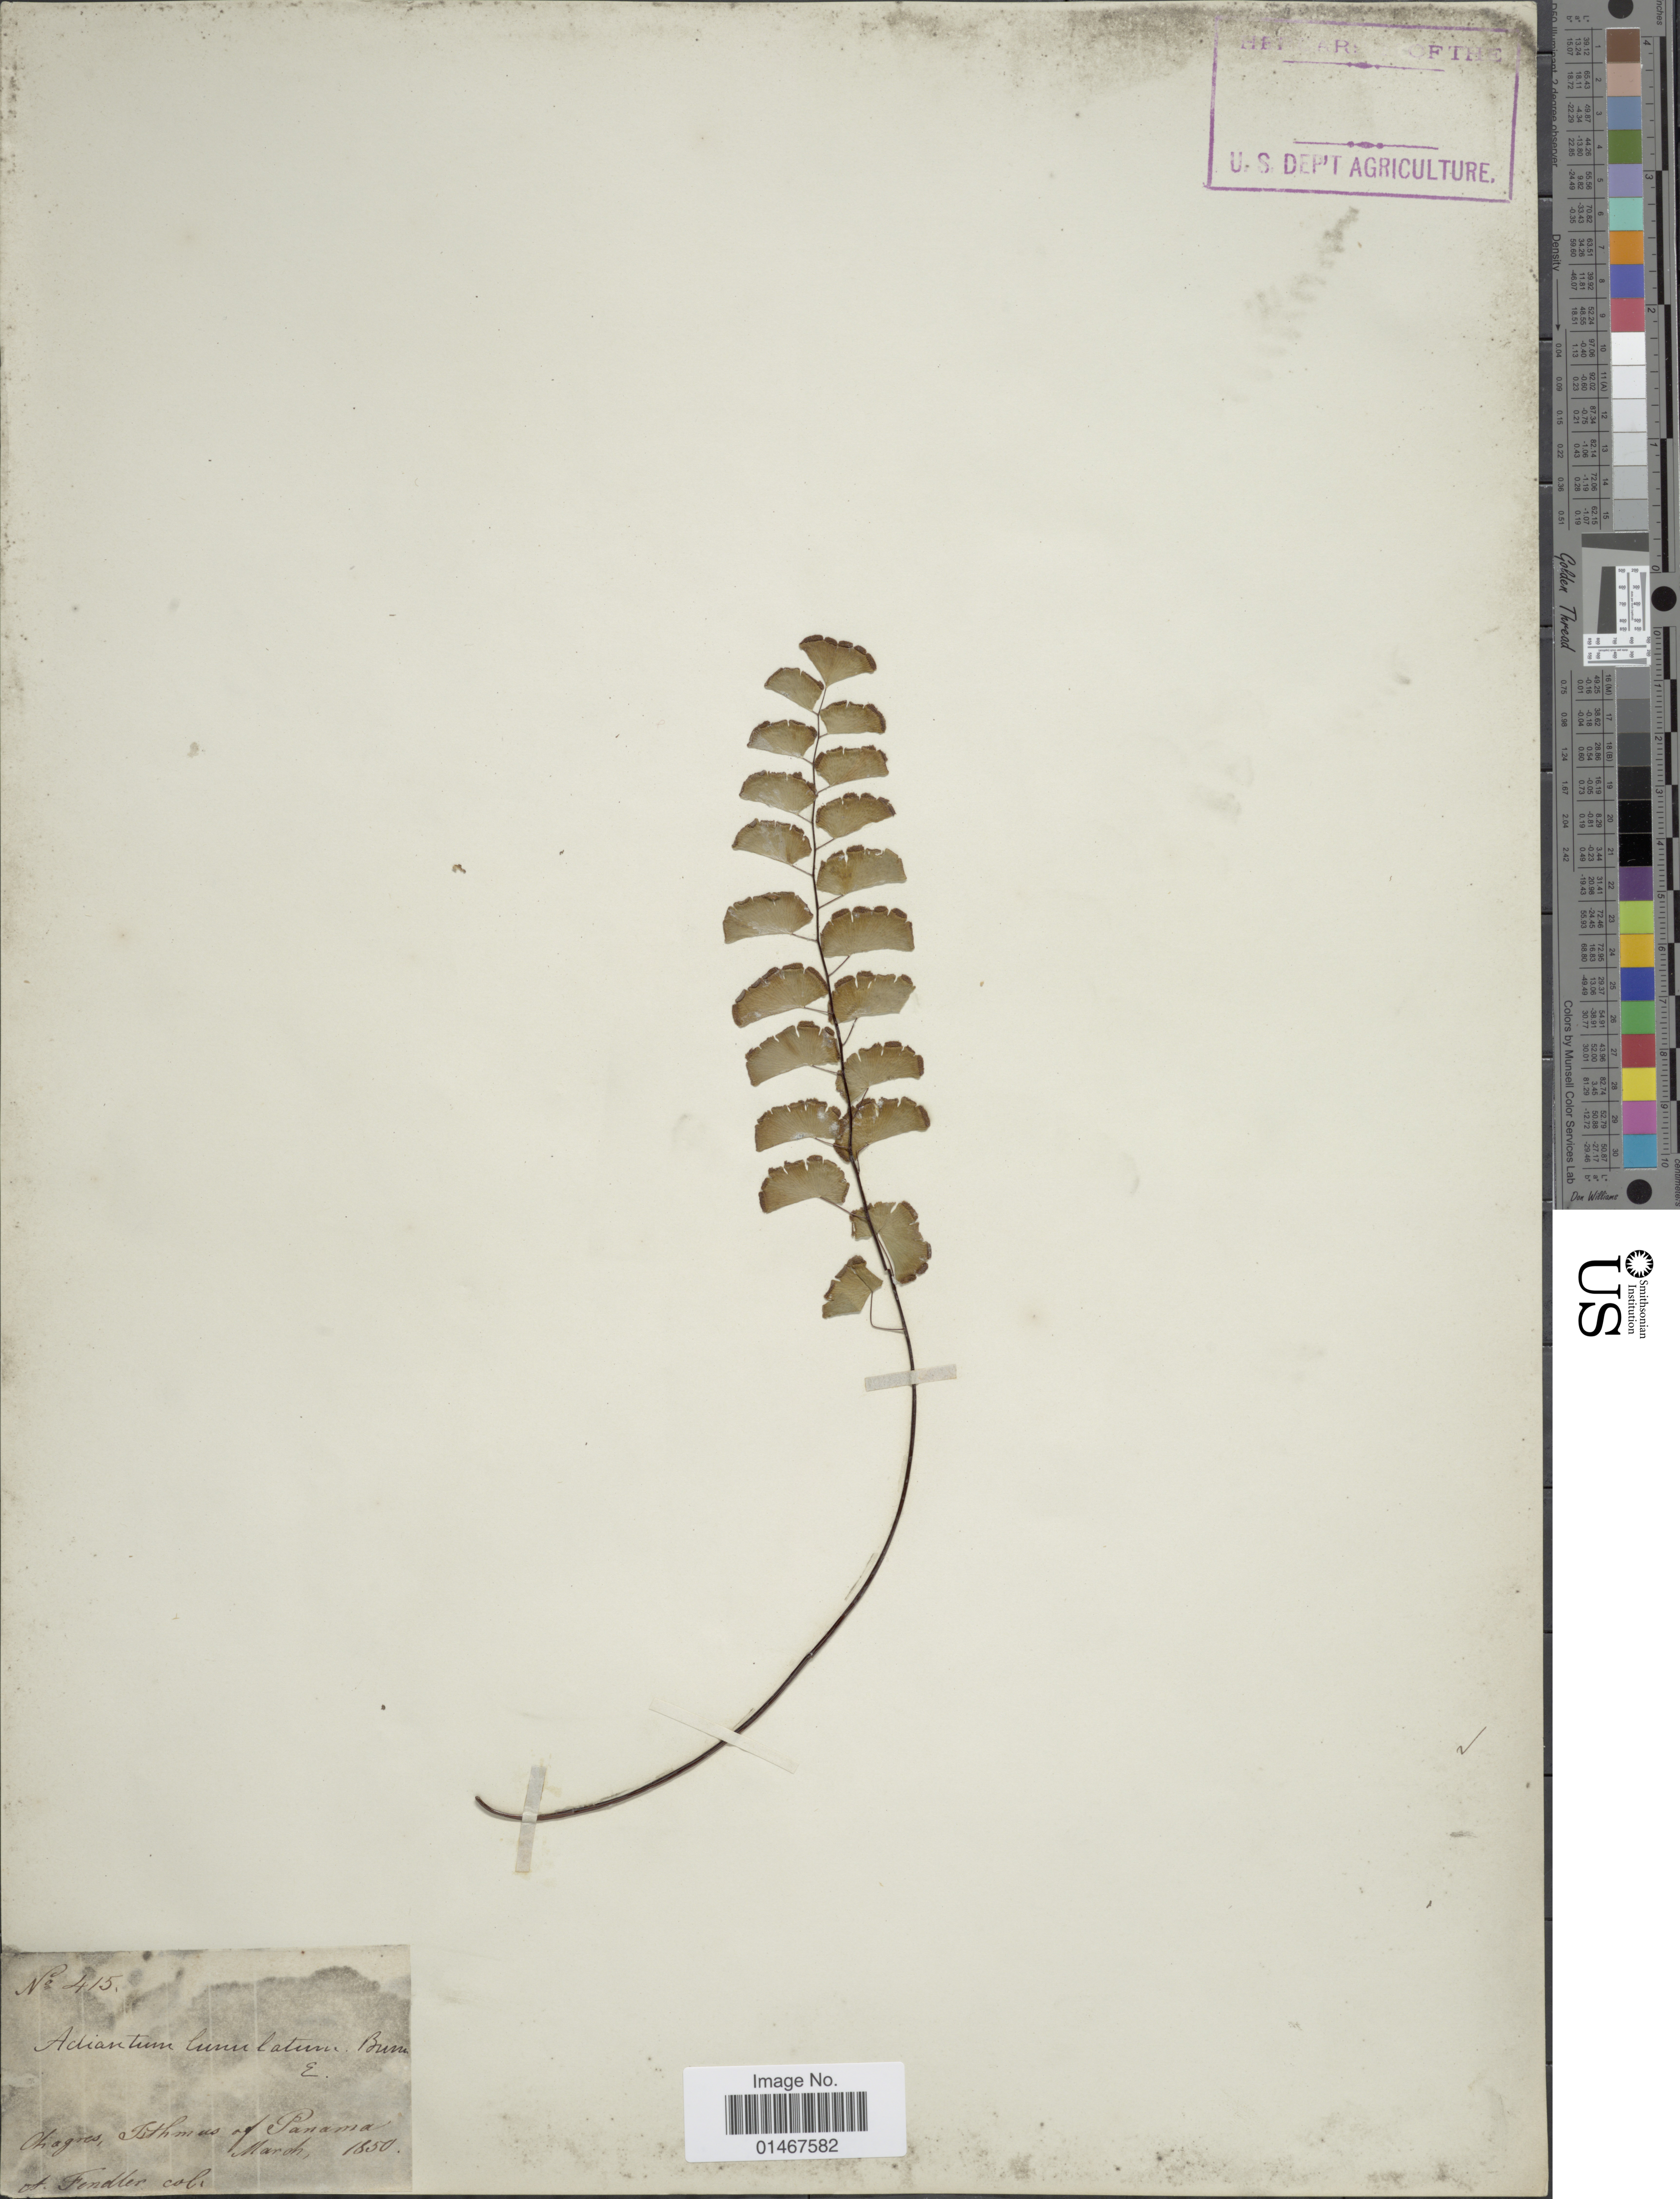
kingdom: Plantae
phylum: Tracheophyta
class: Polypodiopsida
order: Polypodiales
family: Pteridaceae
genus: Adiantum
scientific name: Adiantum philippense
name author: L.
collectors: A. Fendler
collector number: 415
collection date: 1850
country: Panama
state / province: Panamá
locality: Chagres, Isthmus of Panama.